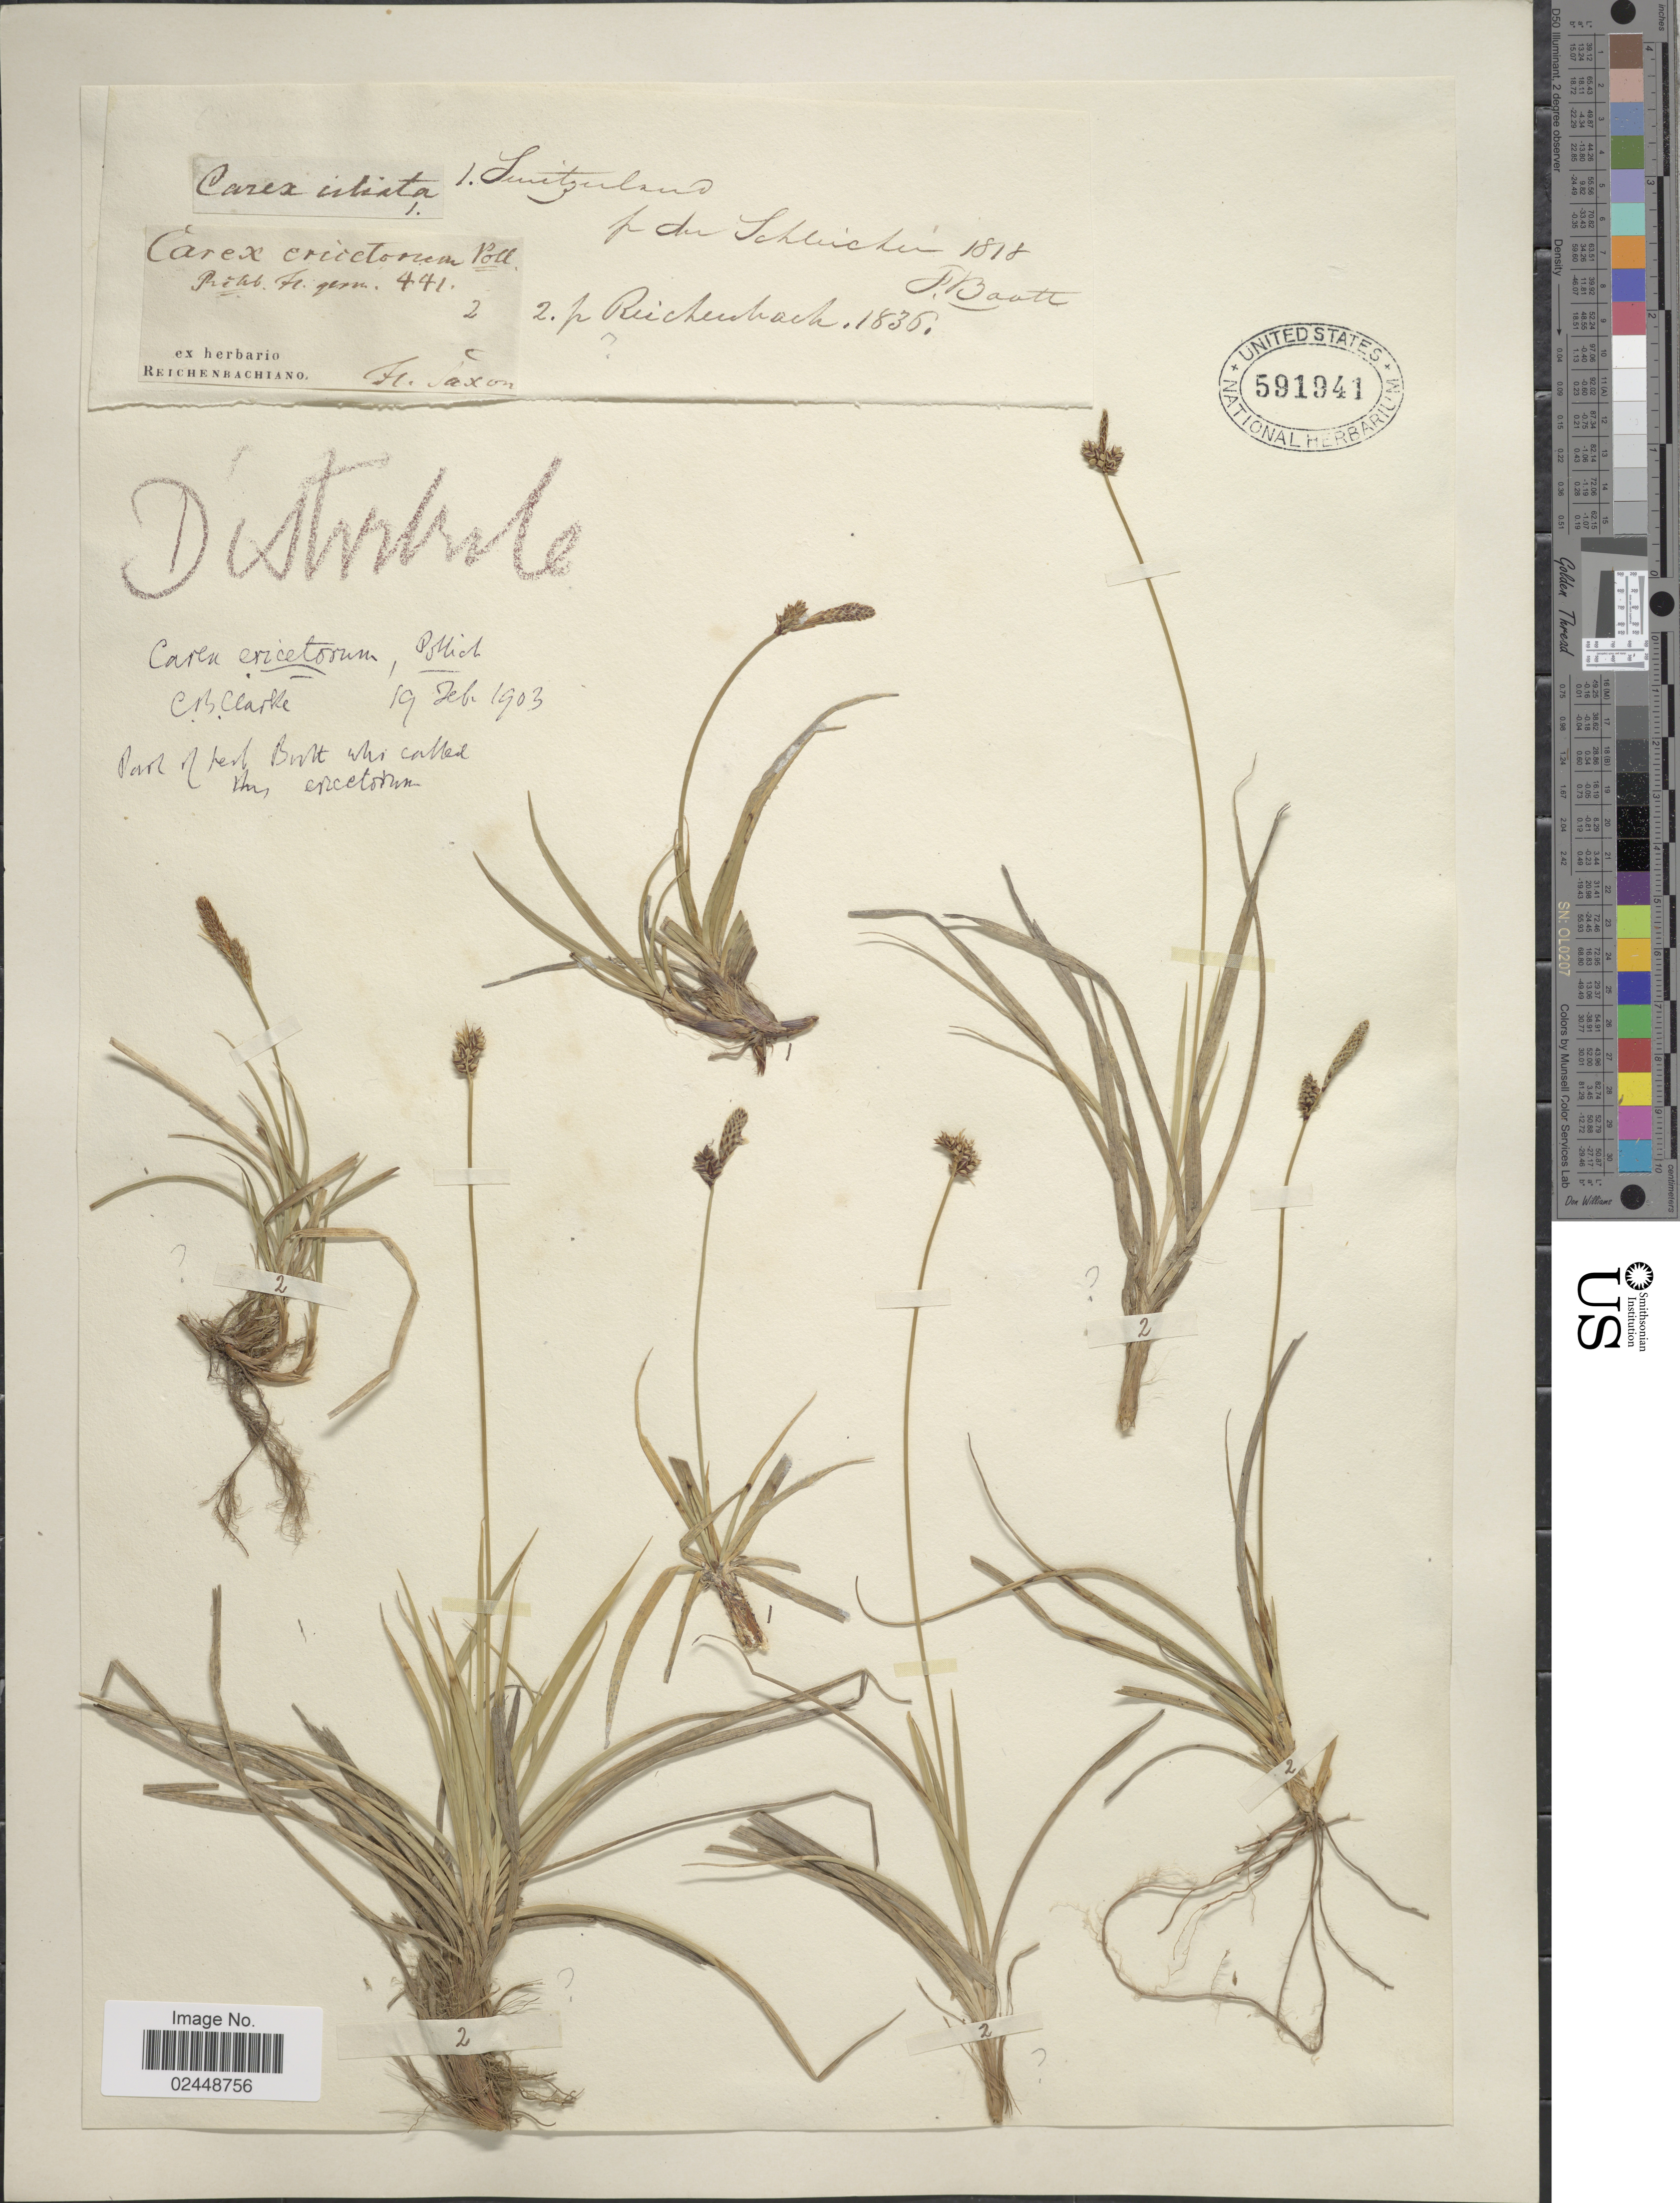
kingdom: Plantae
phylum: Tracheophyta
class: Liliopsida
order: Poales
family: Cyperaceae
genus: Carex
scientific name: Carex ericetorum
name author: Pollich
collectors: Herb. Reichenbachino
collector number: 2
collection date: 1836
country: Germany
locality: Saxon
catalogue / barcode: US 591941